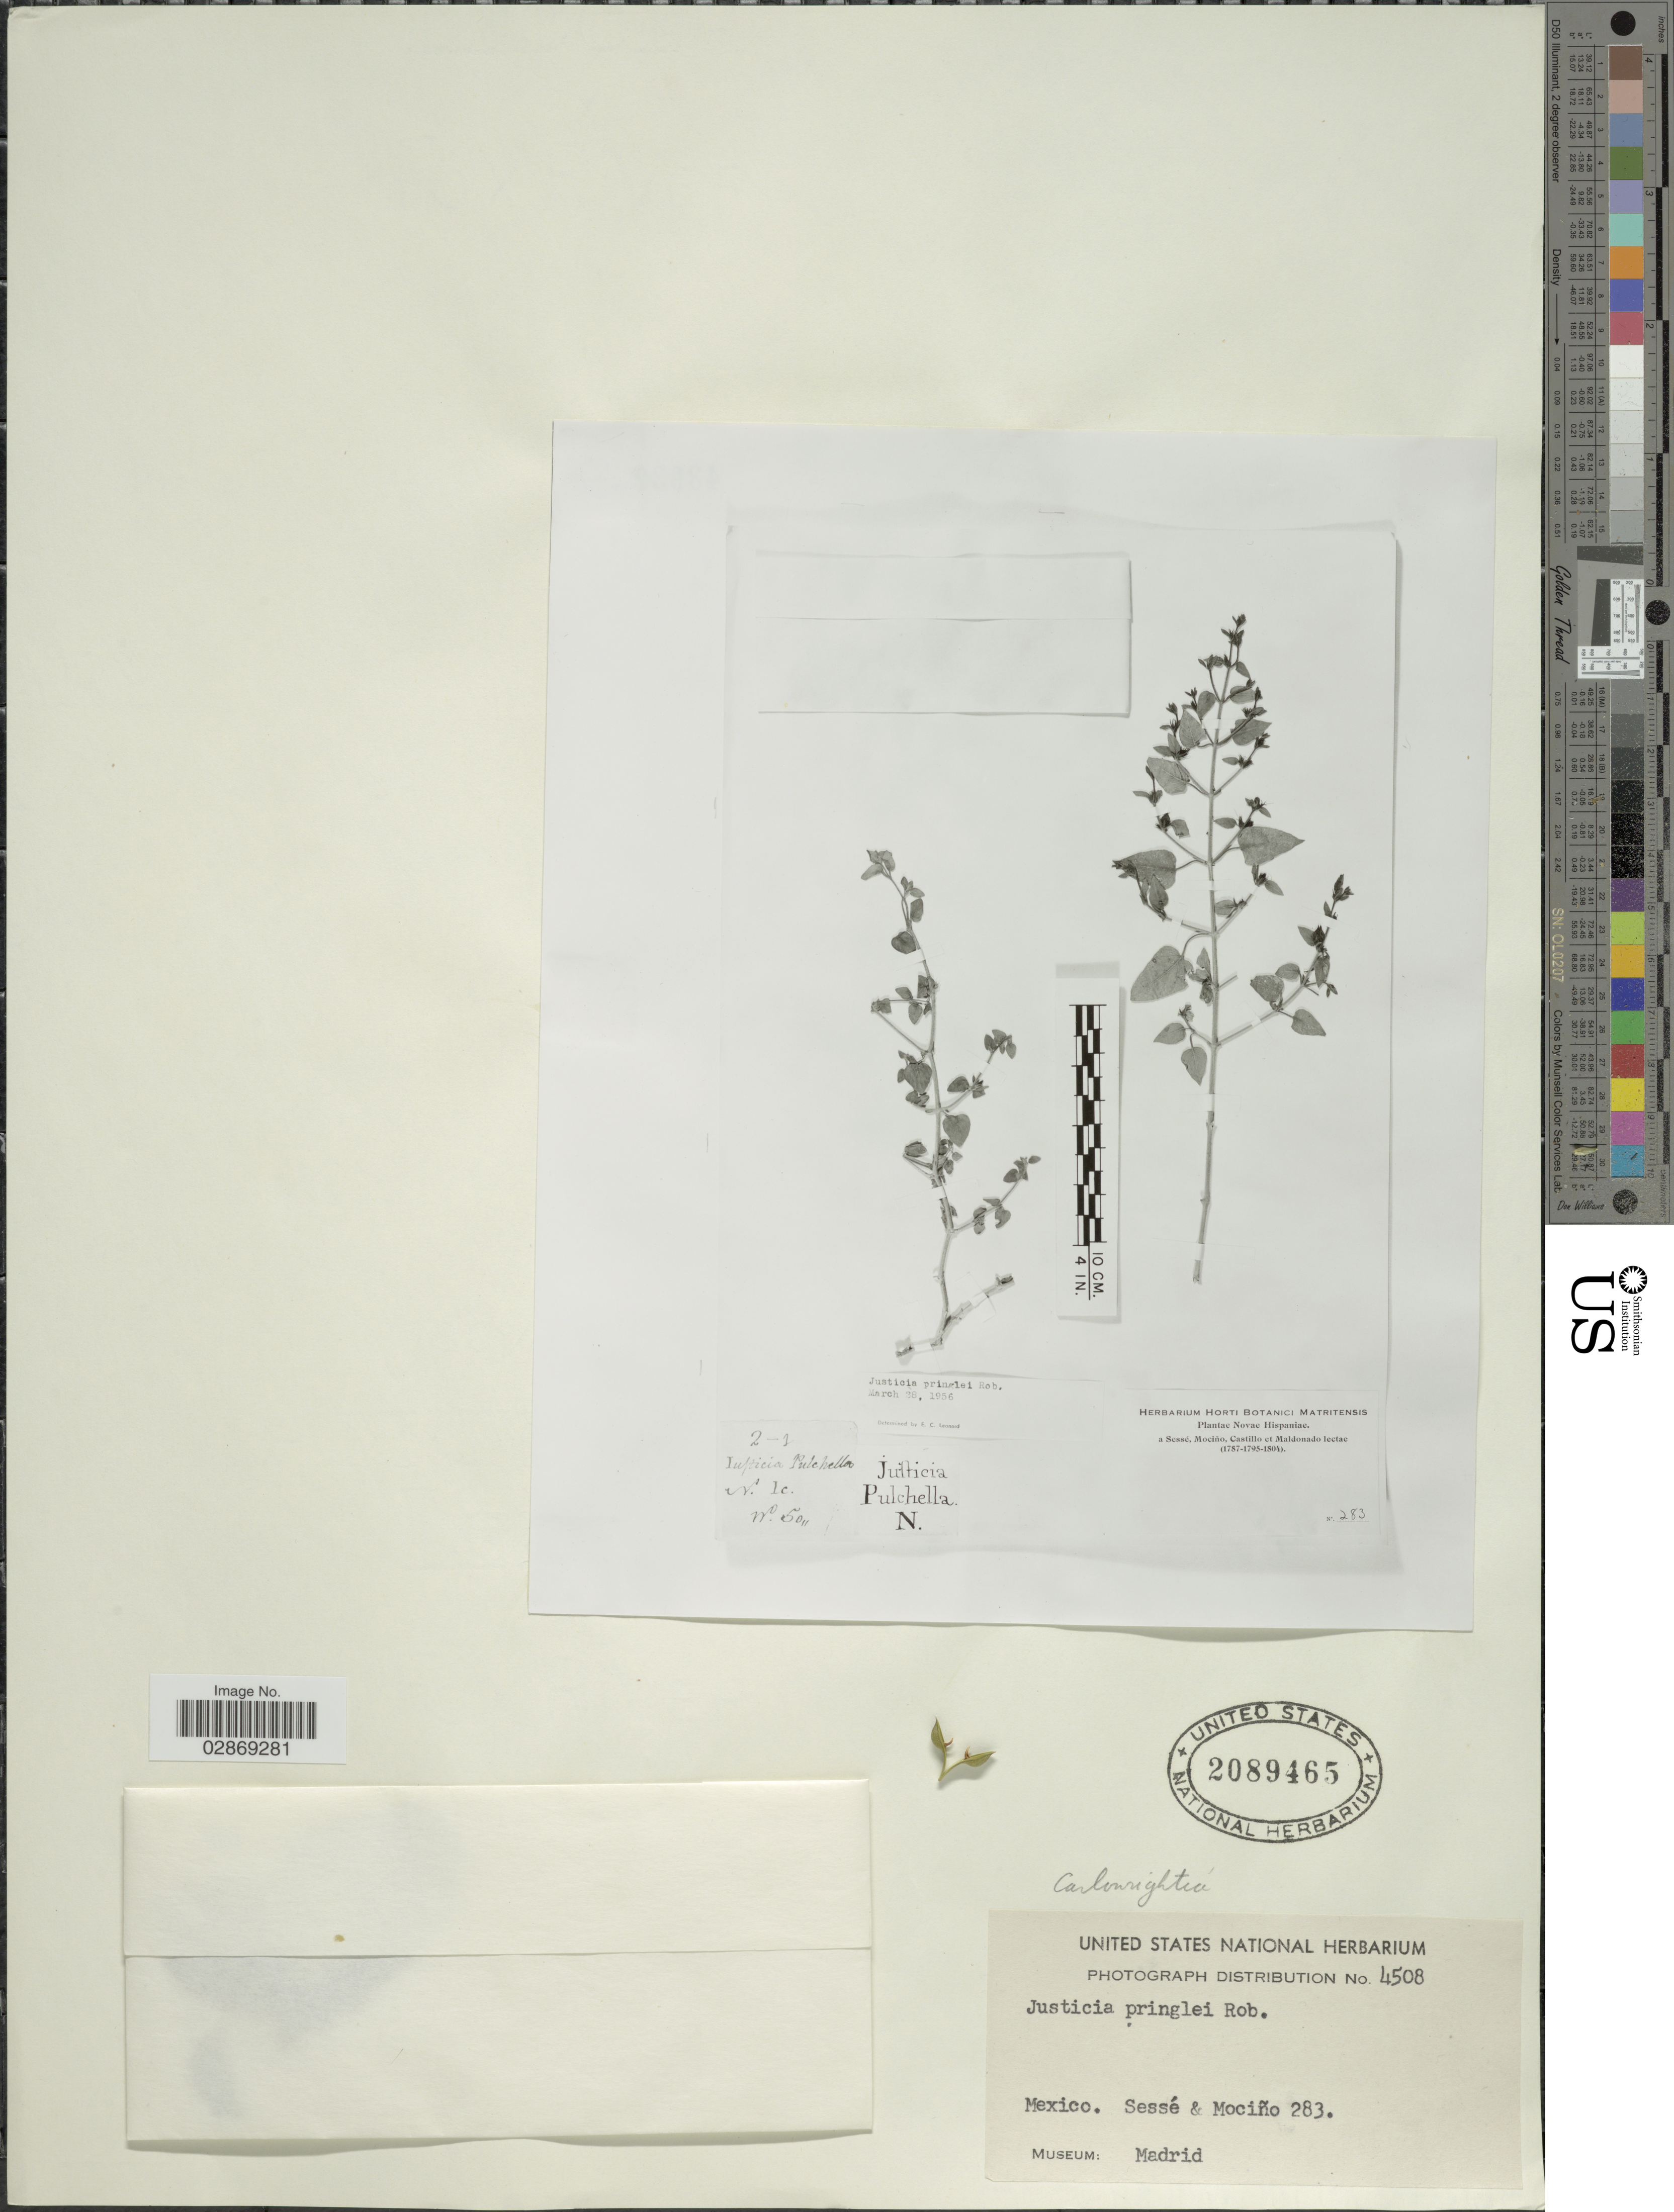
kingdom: Plantae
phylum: Tracheophyta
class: Magnoliopsida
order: Lamiales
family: Acanthaceae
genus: Carlowrightia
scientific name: Carlowrightia neesiana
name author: (Schauer ex Nees) T.F. Daniel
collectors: Sessé, --, Mociño, Castillo, -- & Maldonado, --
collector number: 283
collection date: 1787/1804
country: Mexico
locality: Novae Hispaniae.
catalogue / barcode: US 2089465